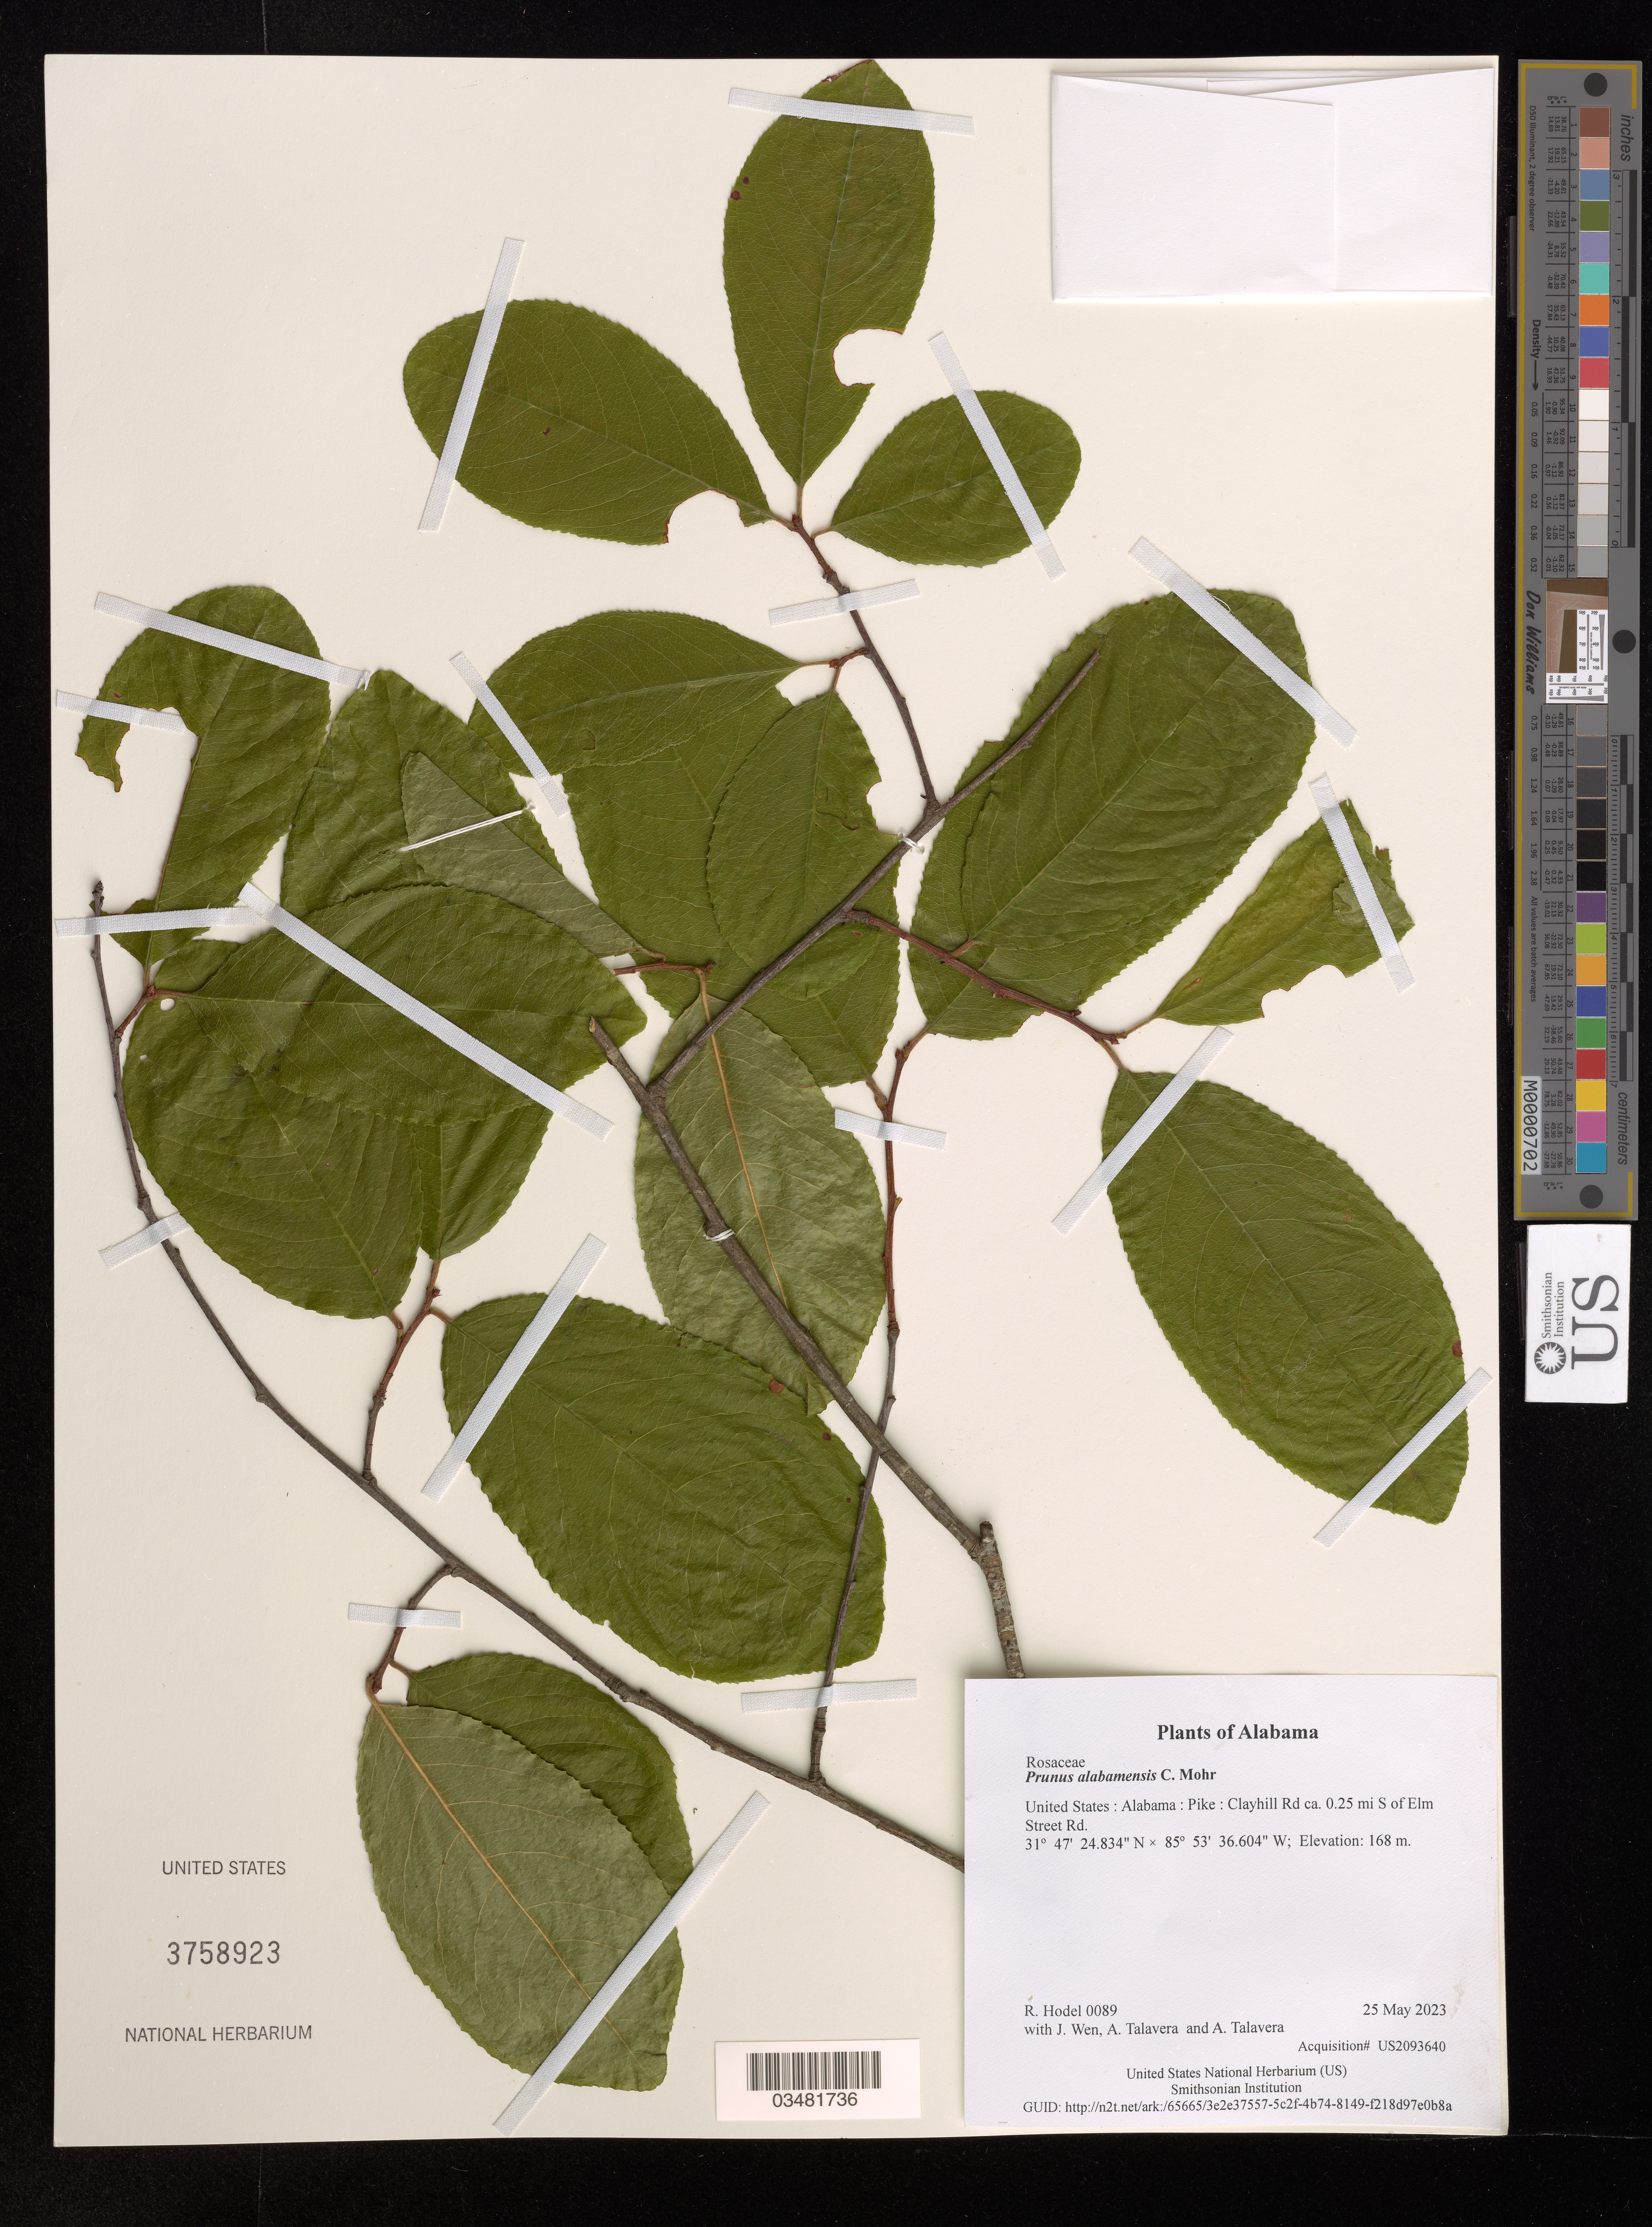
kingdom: Plantae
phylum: Tracheophyta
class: Magnoliopsida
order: Rosales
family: Rosaceae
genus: Prunus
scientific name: Prunus alabamensis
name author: C. Mohr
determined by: Hodel, Richard G. J.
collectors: R. Hodel, J. Wen, A. Talavera & A. Talavera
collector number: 0089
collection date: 2023-05-25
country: United States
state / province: Alabama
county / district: Pike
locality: Clayhill Rd ca. 0.25 mi S of Elm Street Rd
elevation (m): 168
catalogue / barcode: US 3758923